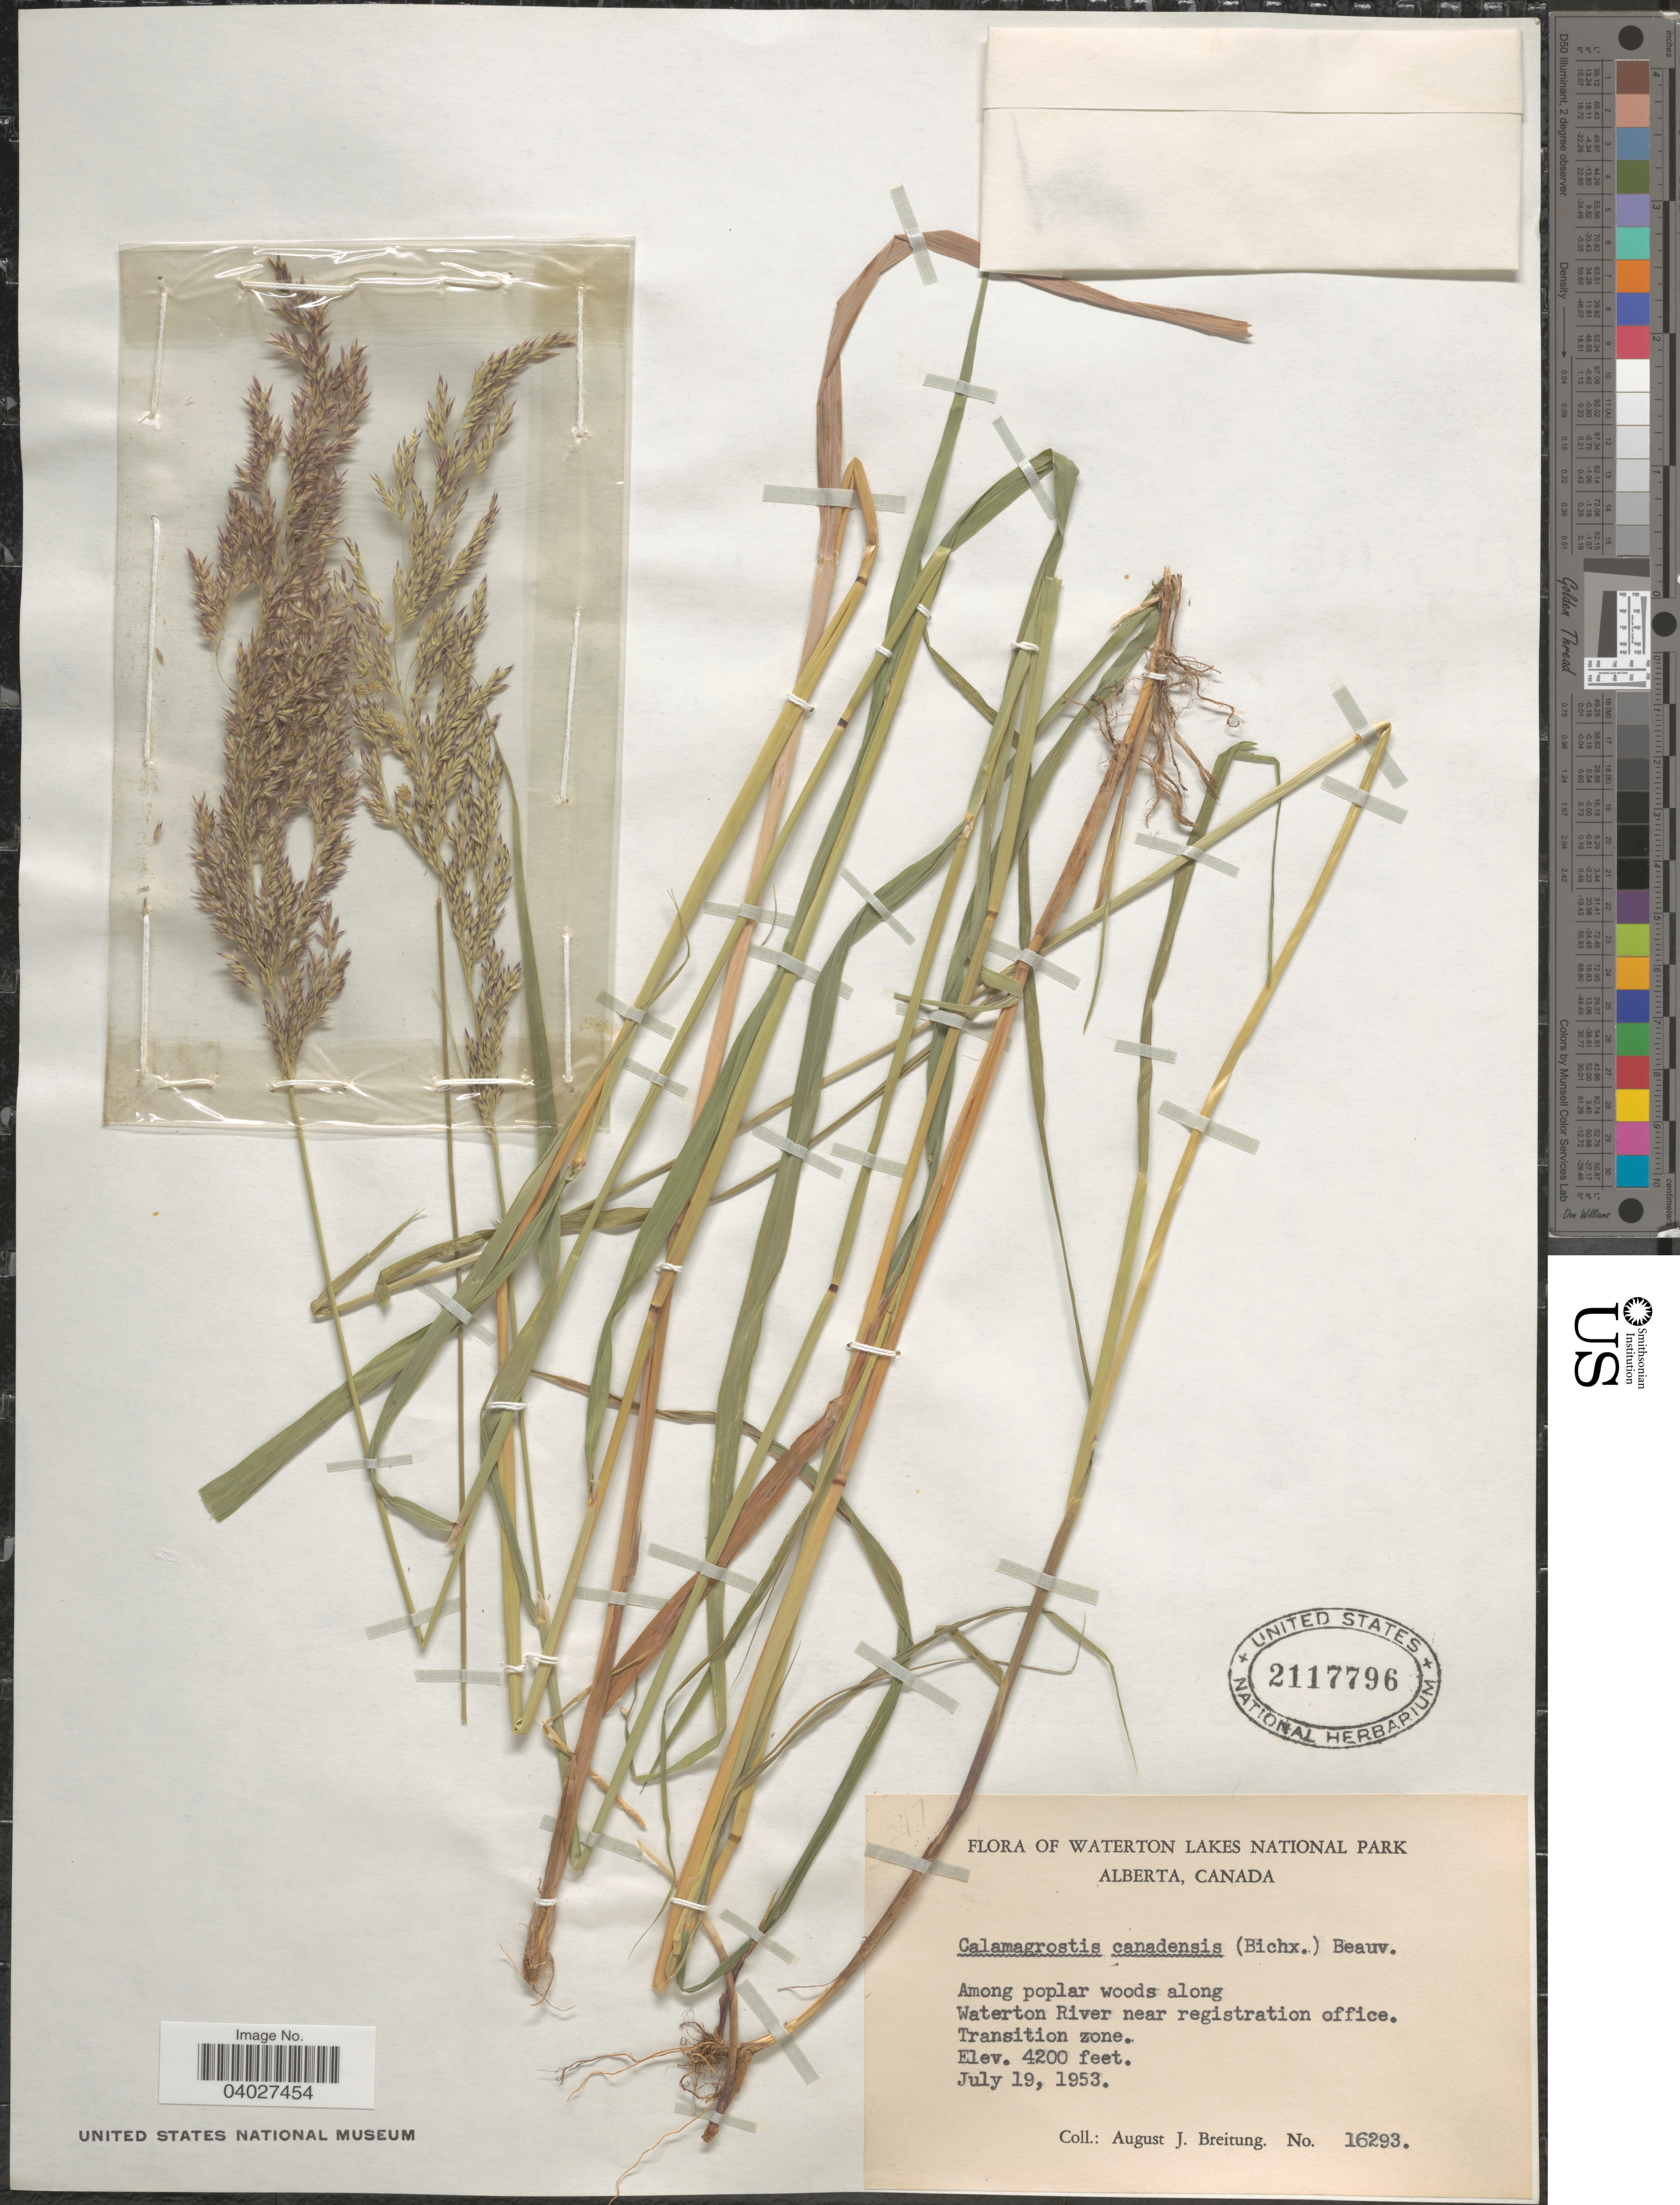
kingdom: Plantae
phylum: Tracheophyta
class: Liliopsida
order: Poales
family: Poaceae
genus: Calamagrostis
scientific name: Calamagrostis canadensis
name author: (Michx.) P. Beauv.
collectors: A. Breitung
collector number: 16293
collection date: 1953-07-19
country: Canada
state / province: Alberta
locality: Waterton Lakes National Park. Among poplar woods along Waterton River near registration office. Transition zone.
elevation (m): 1280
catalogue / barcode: US 2117796